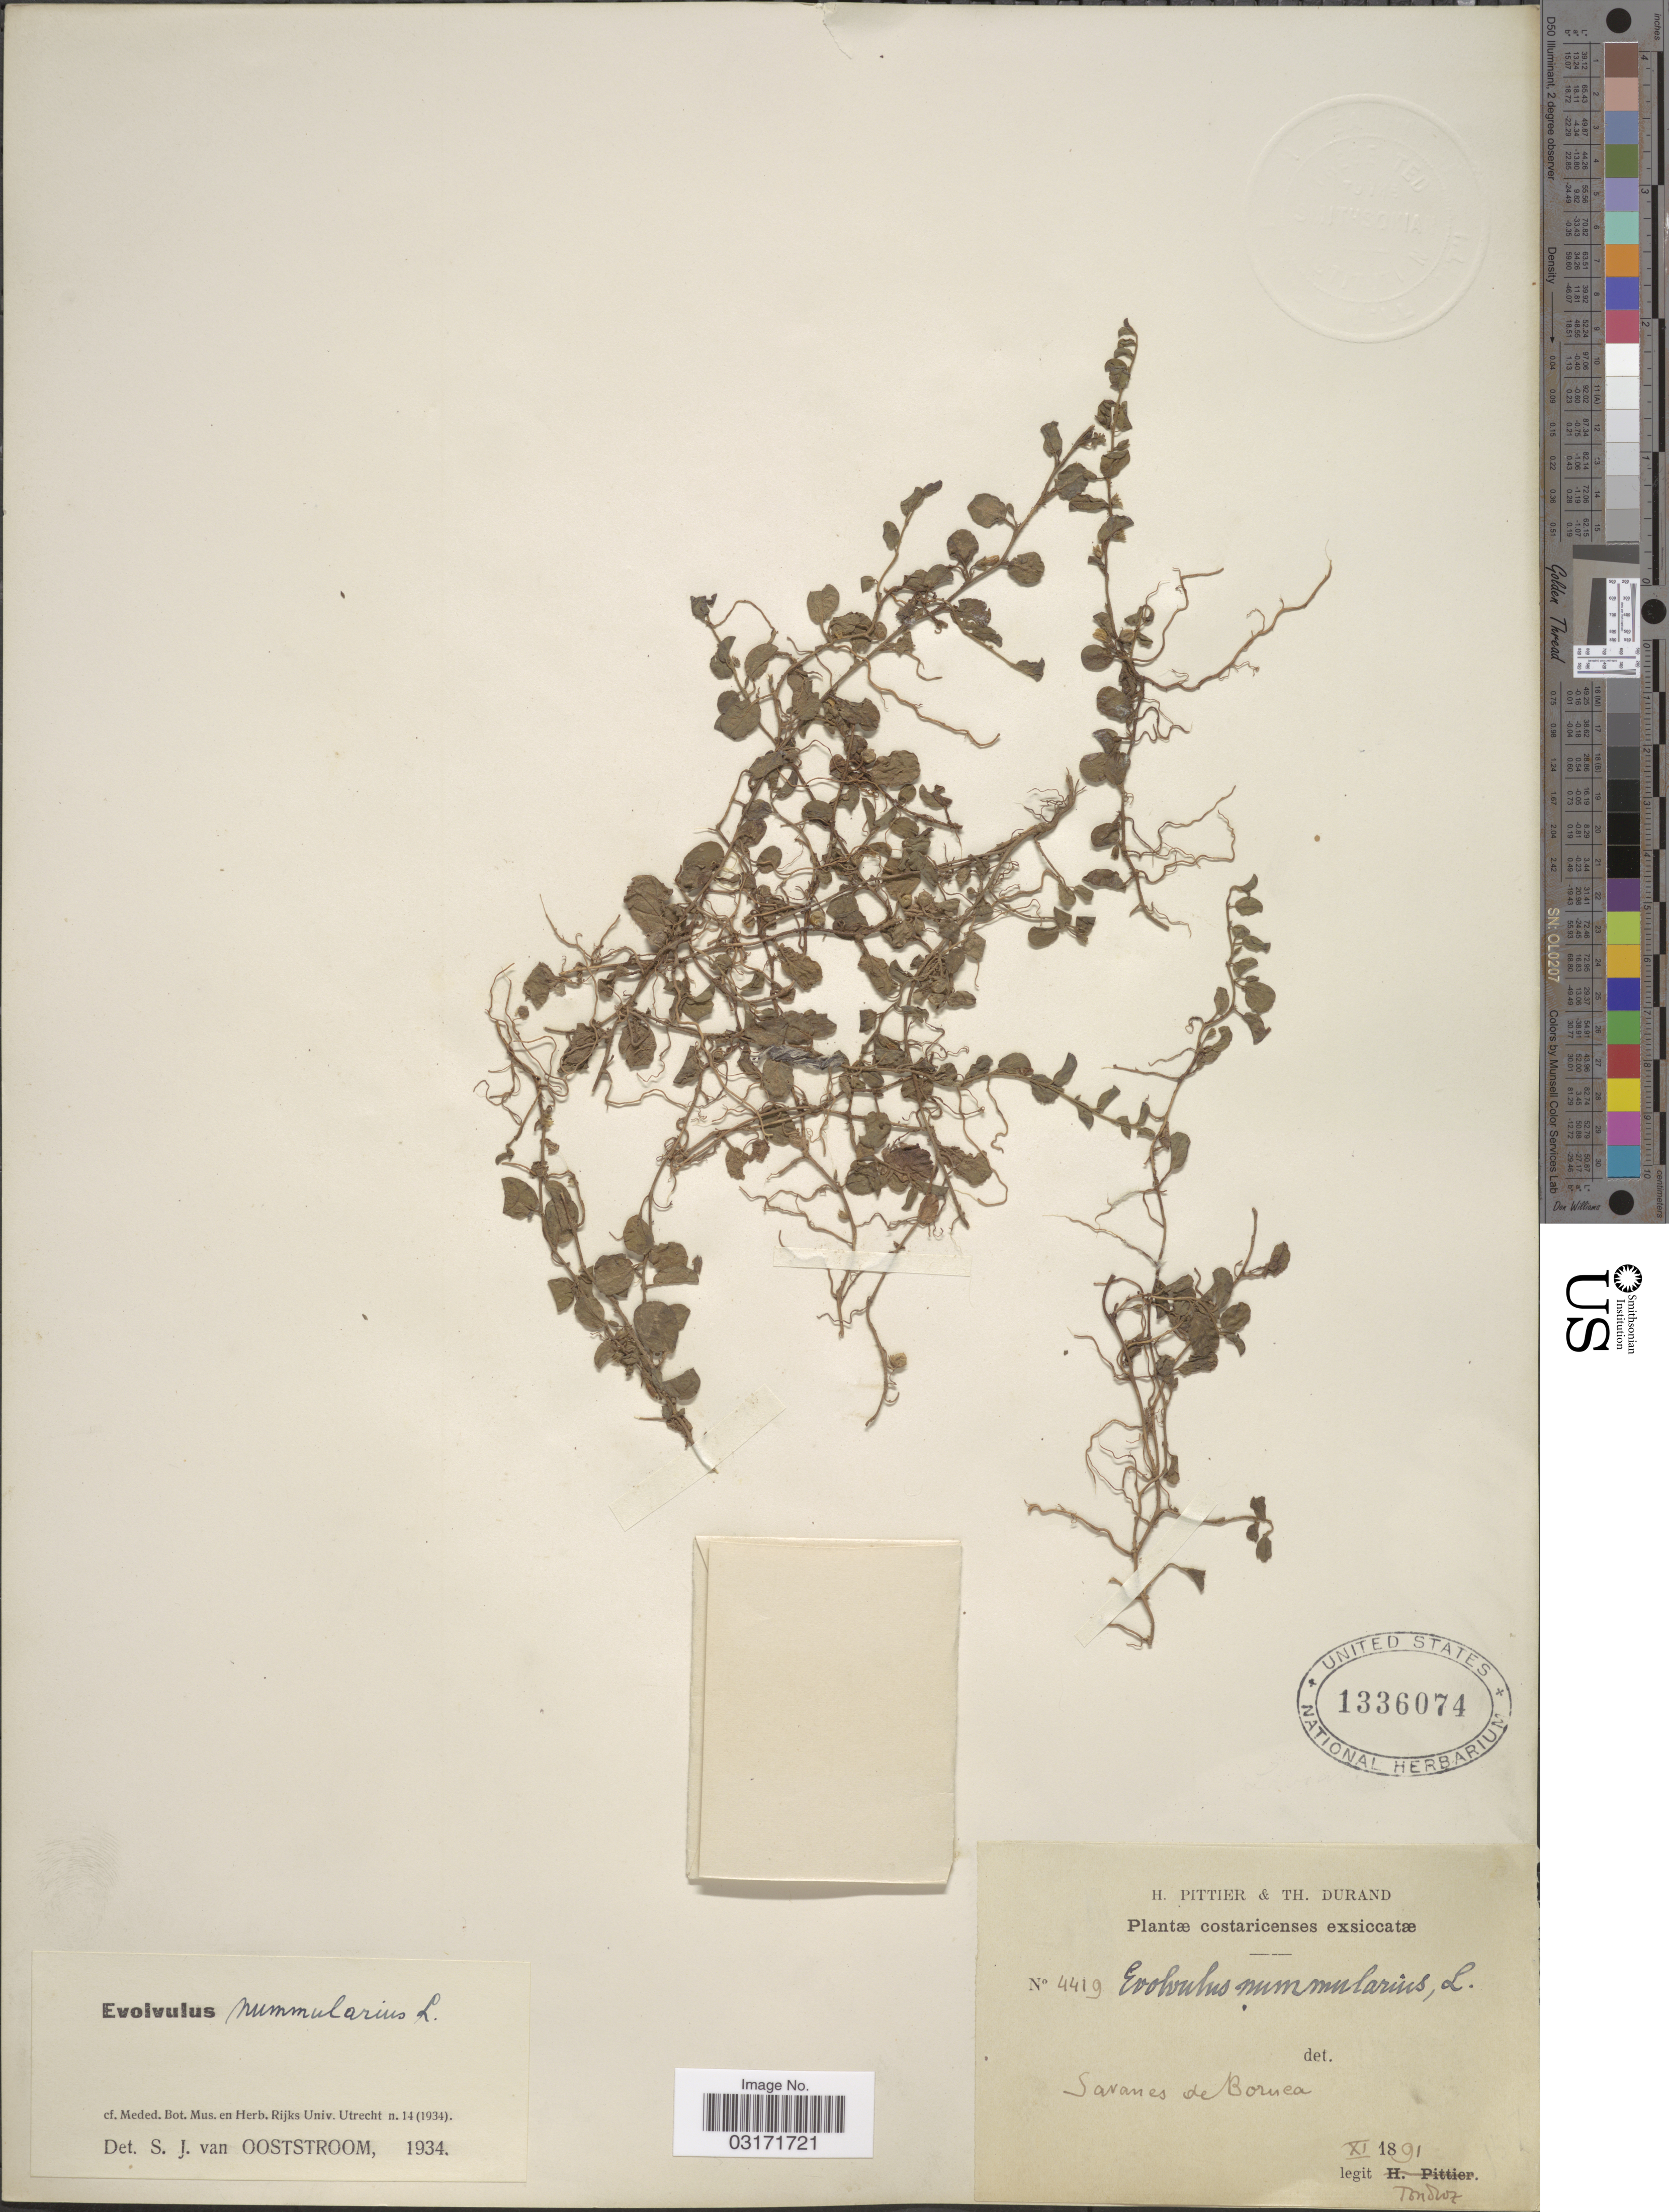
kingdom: Plantae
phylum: Tracheophyta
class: Magnoliopsida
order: Solanales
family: Convolvulaceae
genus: Evolvulus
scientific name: Evolvulus nummularius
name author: (L.) L.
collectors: Tonduz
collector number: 4419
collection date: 1891-11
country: Costa Rica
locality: Savanes de Boruca.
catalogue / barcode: US 1336074